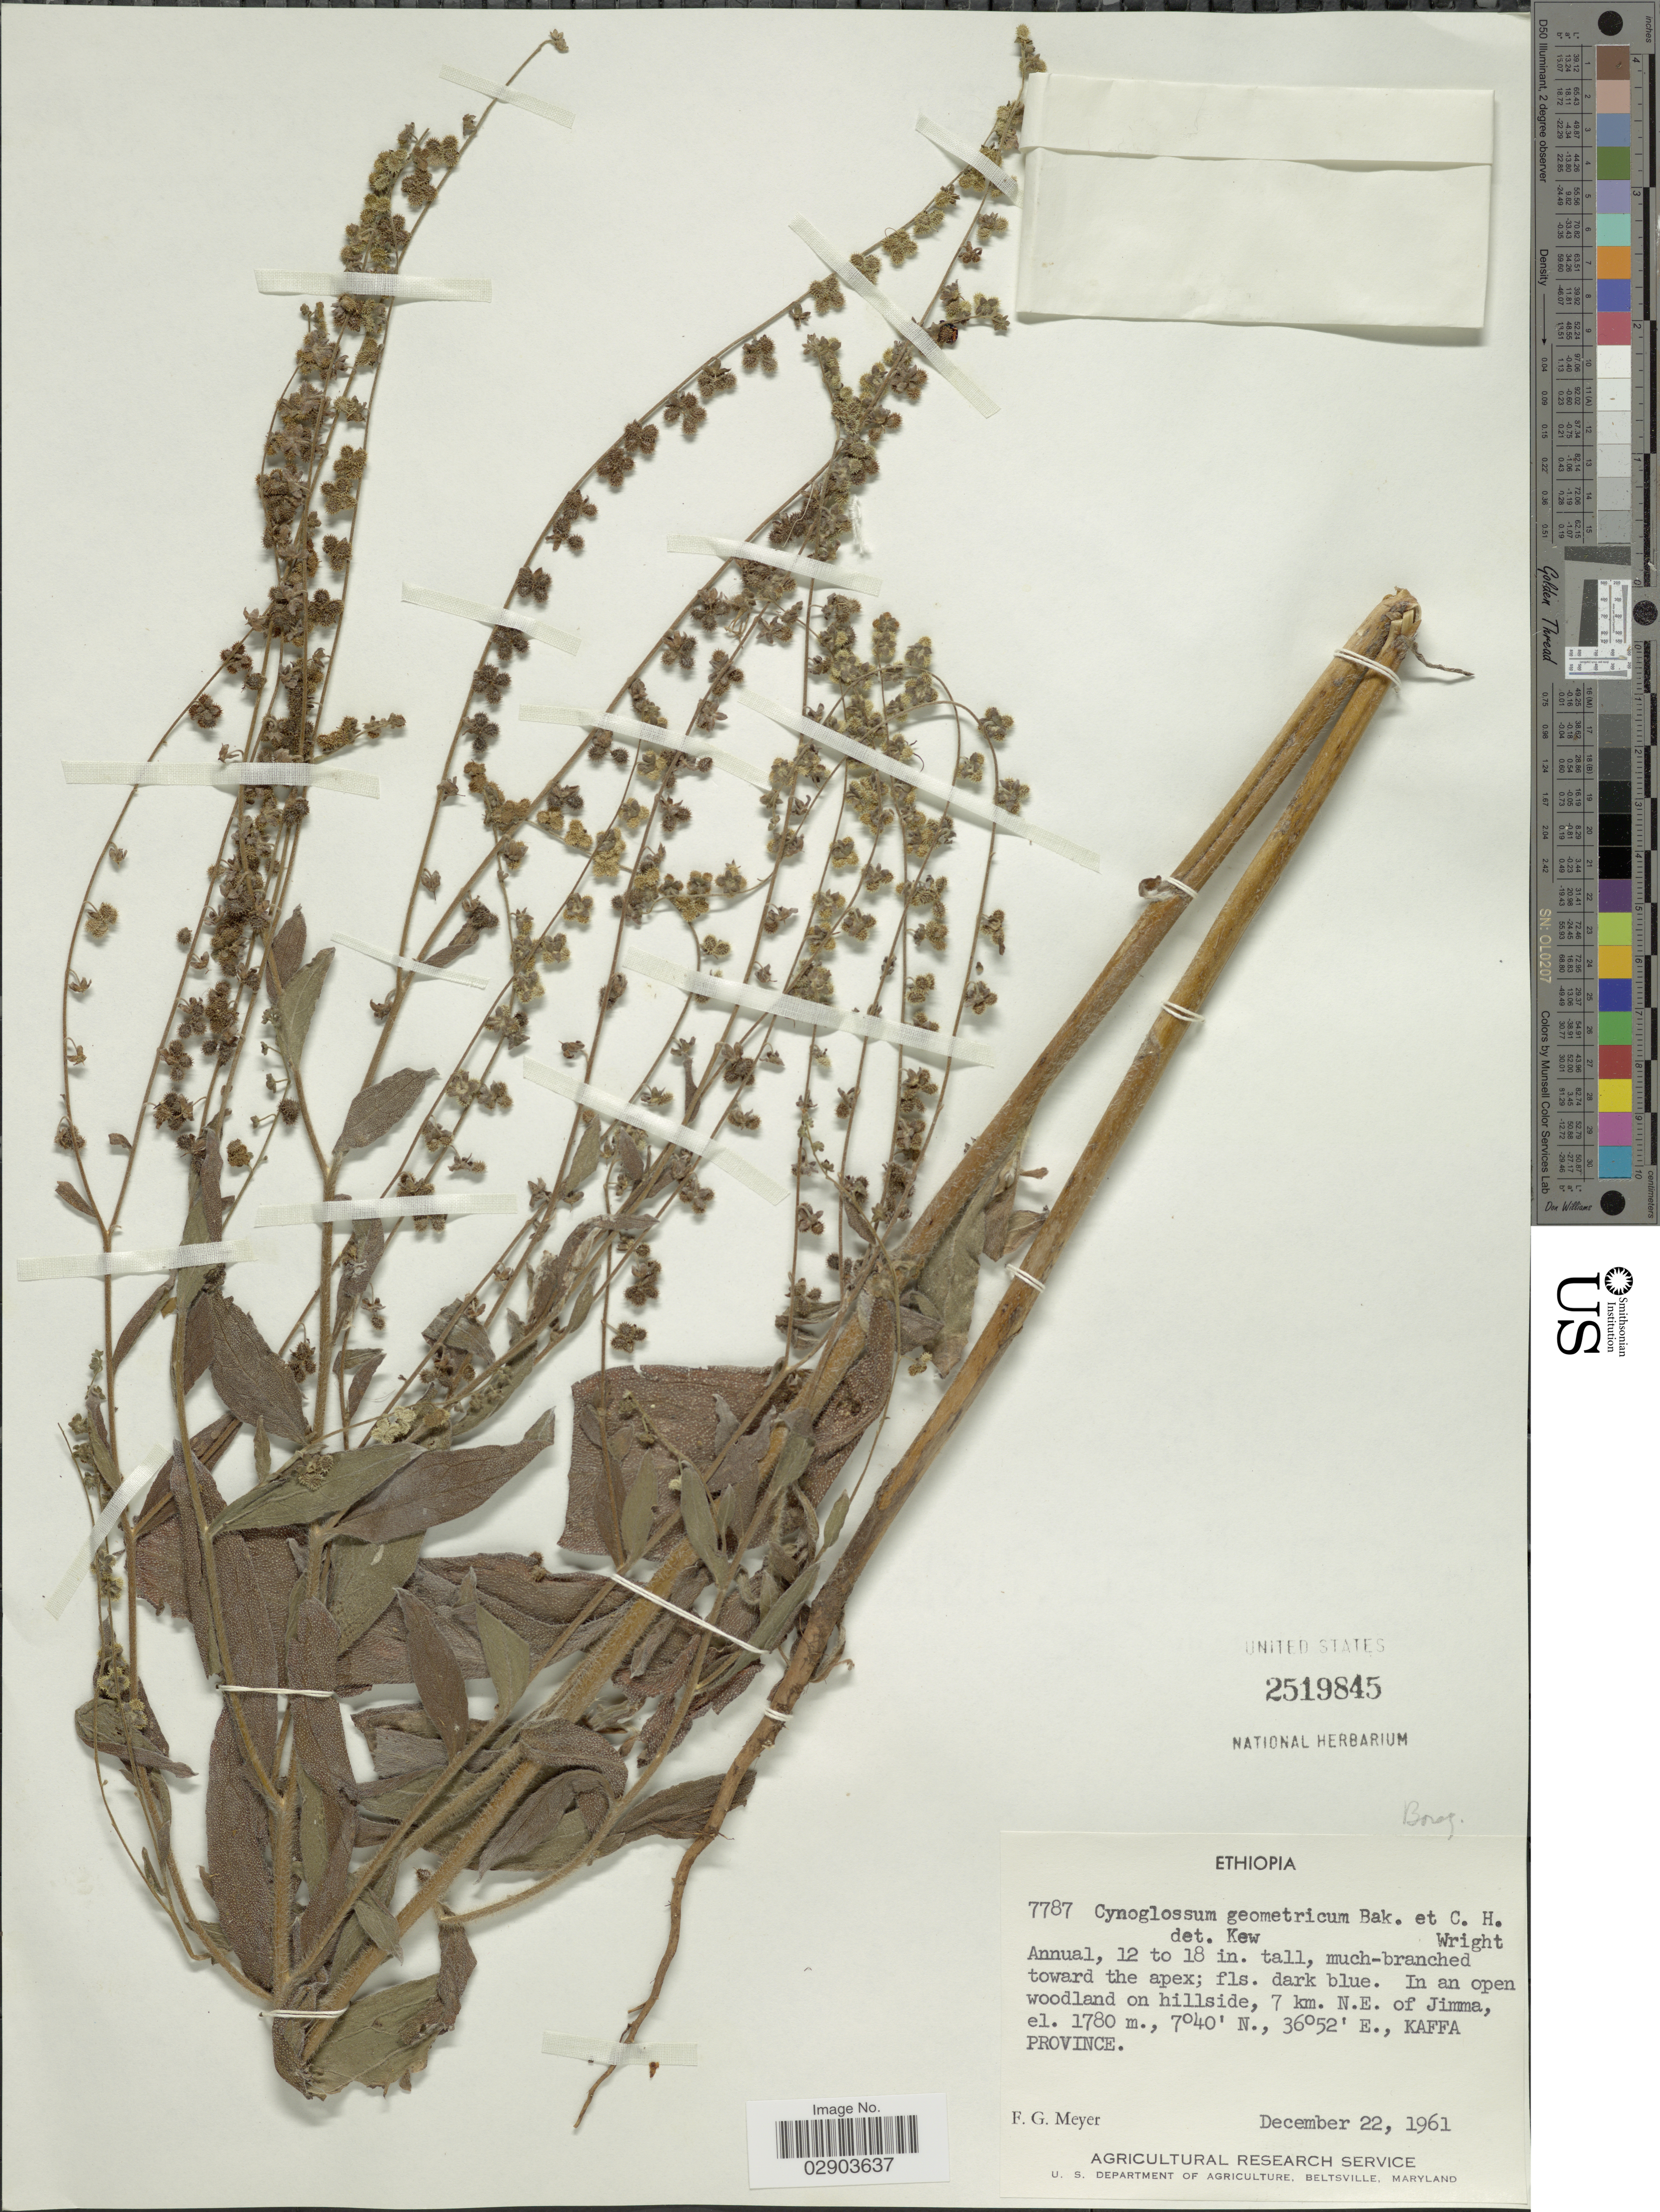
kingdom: Plantae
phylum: Tracheophyta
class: Magnoliopsida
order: Boraginales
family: Boraginaceae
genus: Cynoglossum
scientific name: Cynoglossum geometricum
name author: Baker & C.H. Wright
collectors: F. G. Meyer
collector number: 7787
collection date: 1961-12-22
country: Ethiopia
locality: In an open woodland on hillside, 7 km. N.E. of Jimma, Kaffa Province.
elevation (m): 1780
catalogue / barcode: US 2519845